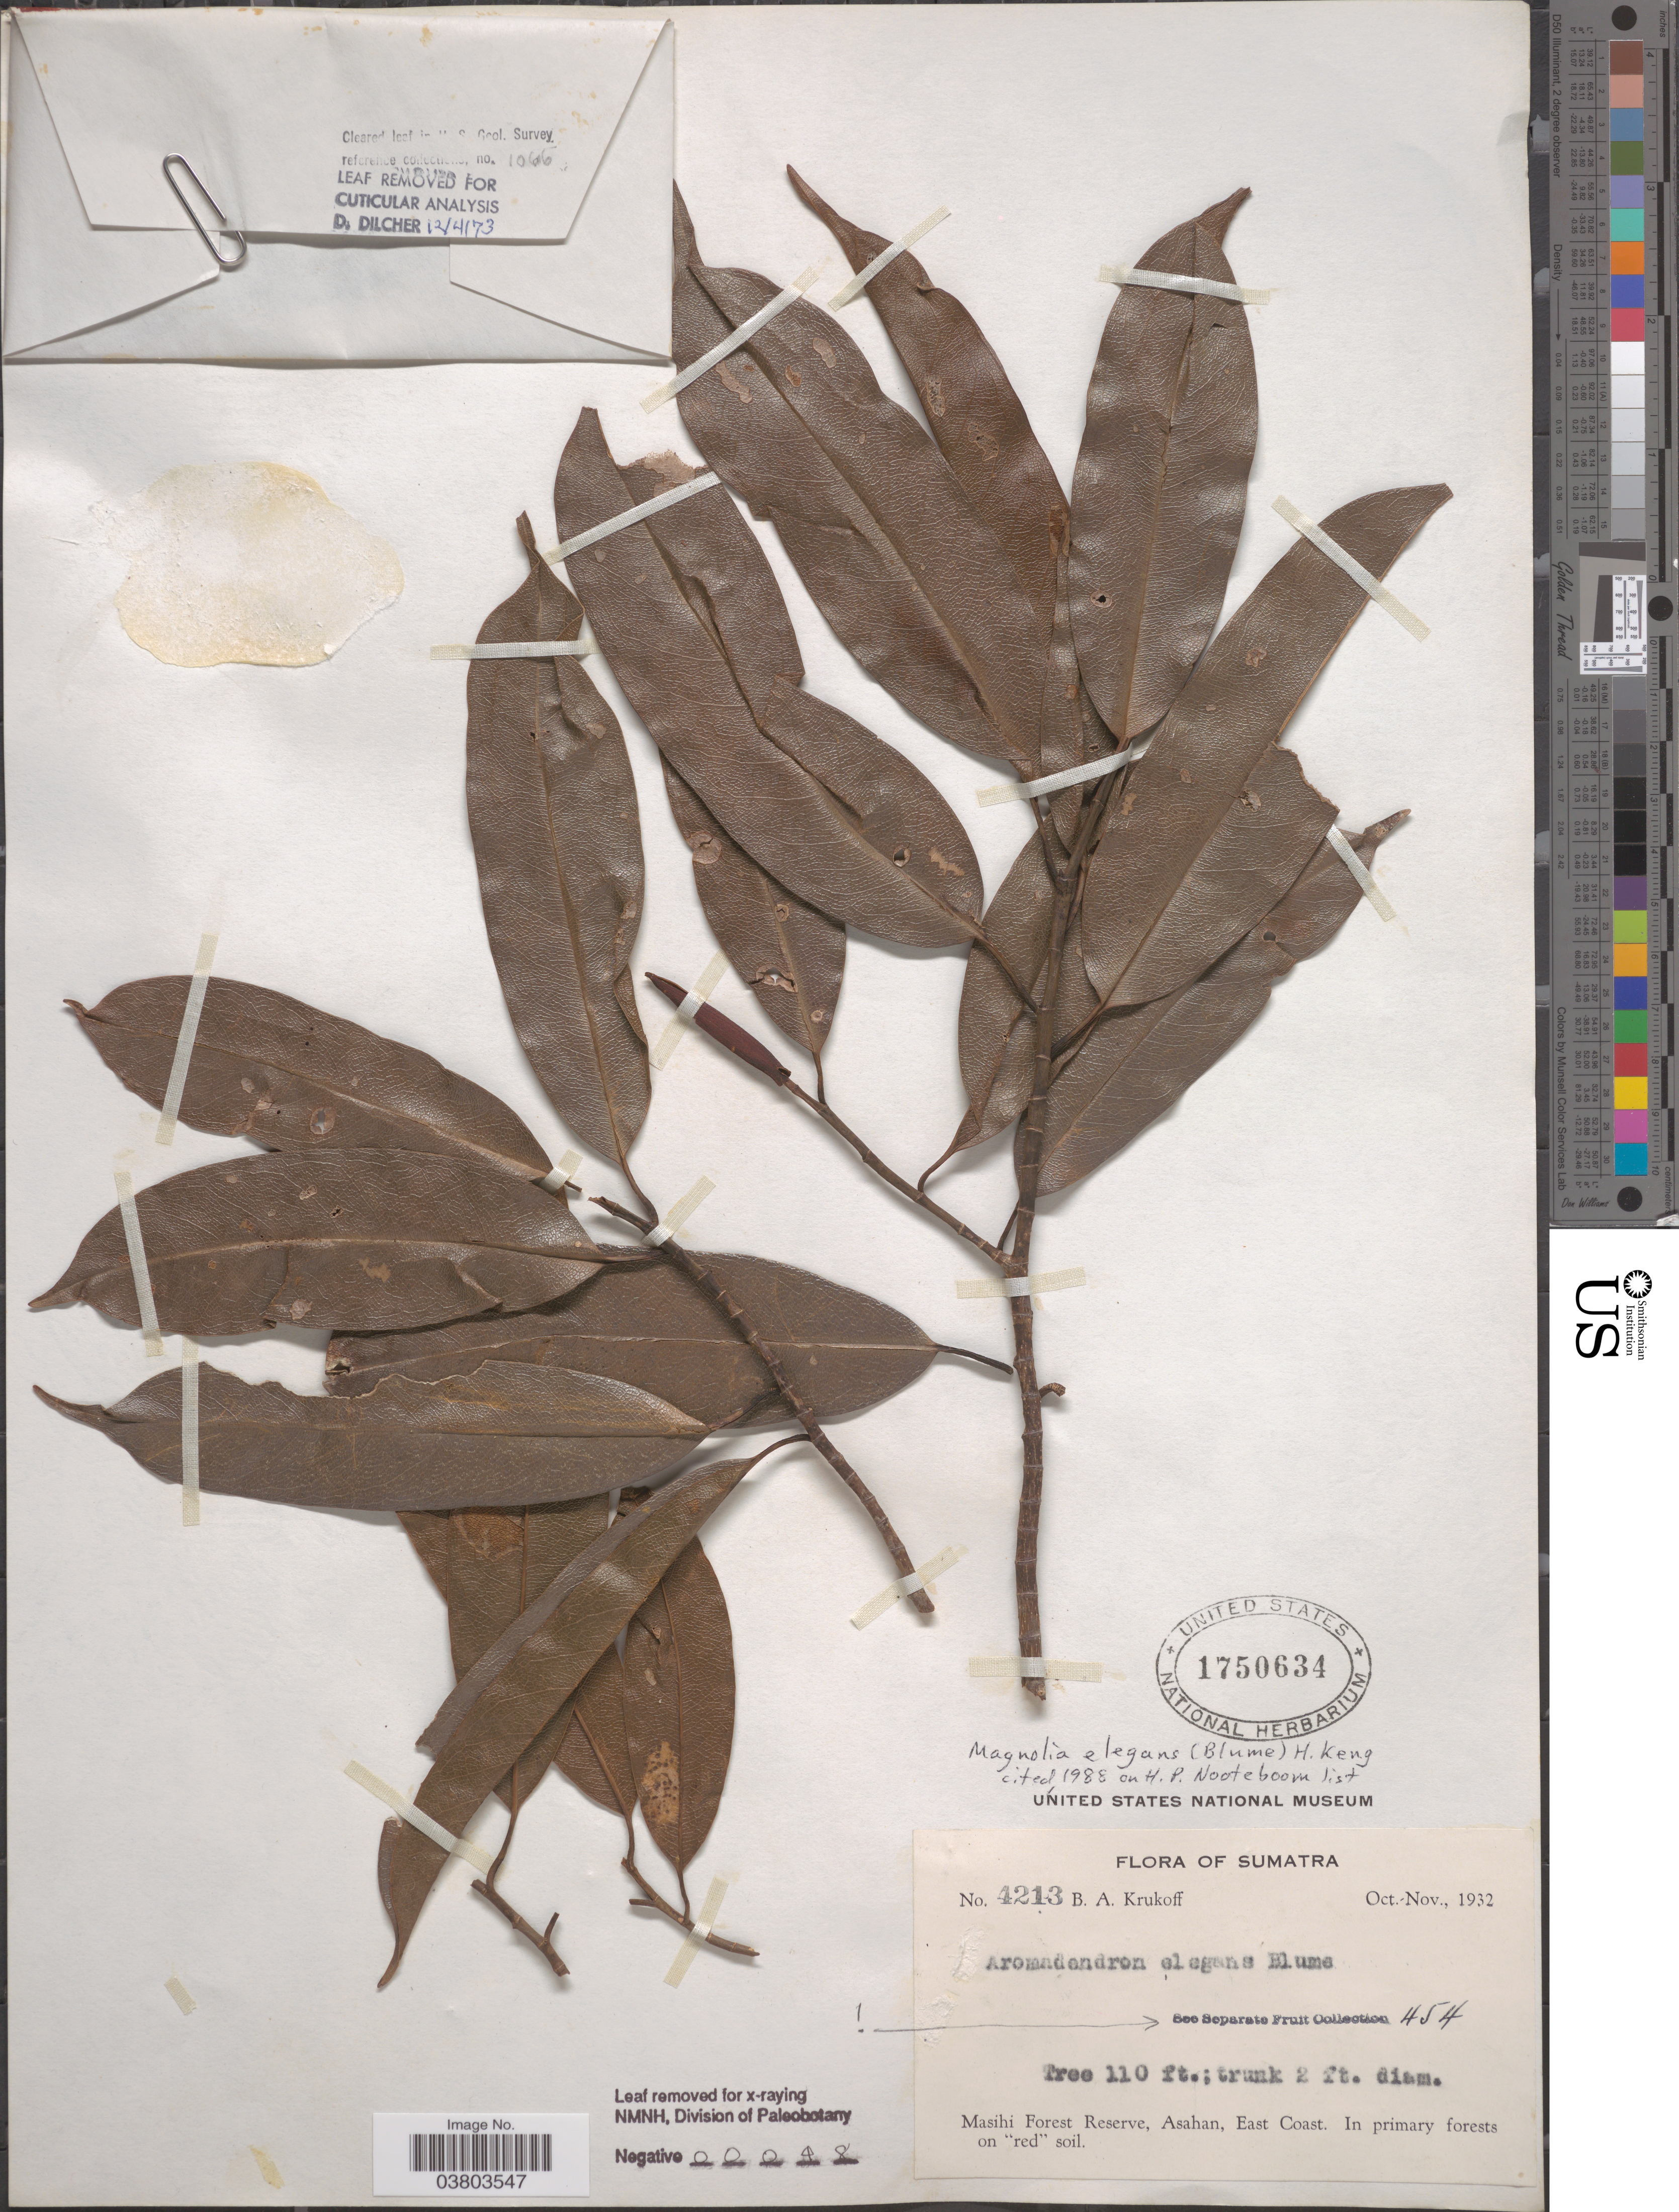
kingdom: Plantae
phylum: Tracheophyta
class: Magnoliopsida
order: Magnoliales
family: Magnoliaceae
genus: Magnolia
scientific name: Magnolia elegans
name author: (Blume) H. Keng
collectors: B. A. Krukoff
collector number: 4213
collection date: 1932-10/1932-11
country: Indonesia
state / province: Sumatra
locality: Masihi Forest Reserve, Asahan, East Coast.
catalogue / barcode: US 1750634